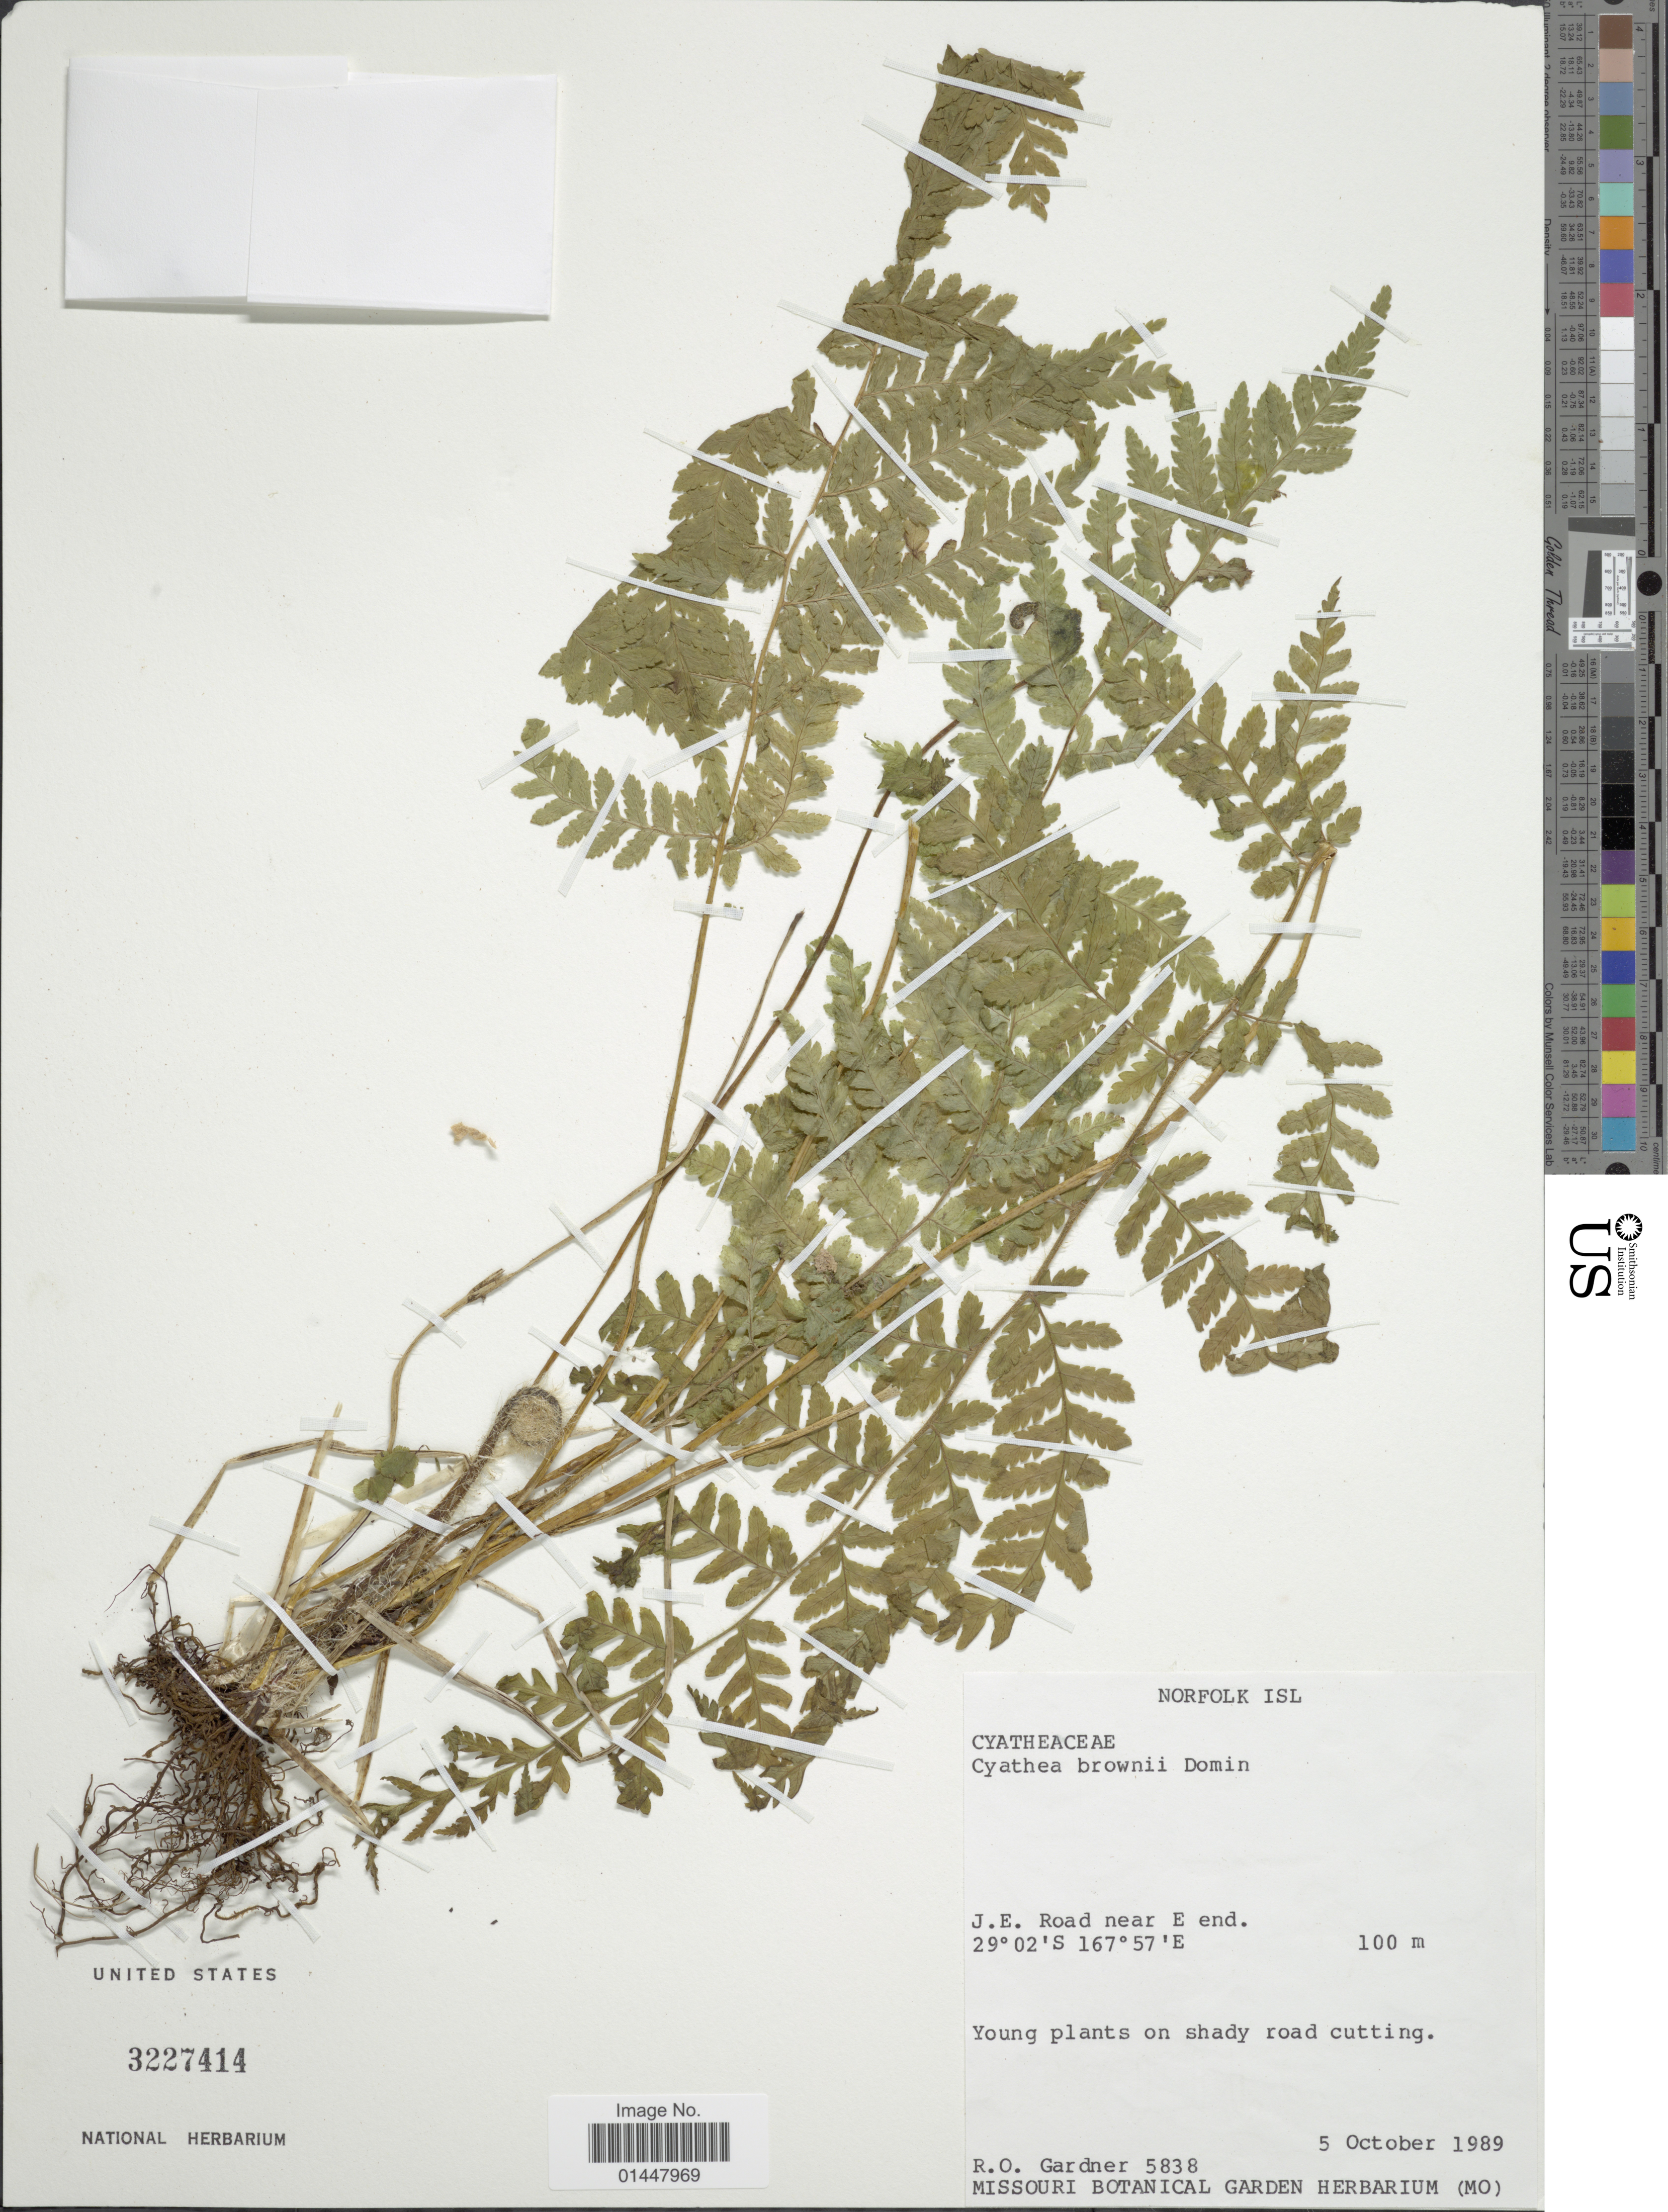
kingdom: Plantae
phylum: Tracheophyta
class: Polypodiopsida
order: Cyatheales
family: Cyatheaceae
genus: Sphaeropteris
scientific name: Sphaeropteris brownii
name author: Domin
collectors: R. O. Gardner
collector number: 5838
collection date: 1989-10-05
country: Australia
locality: Norfolk isl. J.E. Road near E end. Young plants on shady road cutting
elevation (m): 100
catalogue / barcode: US 3227414